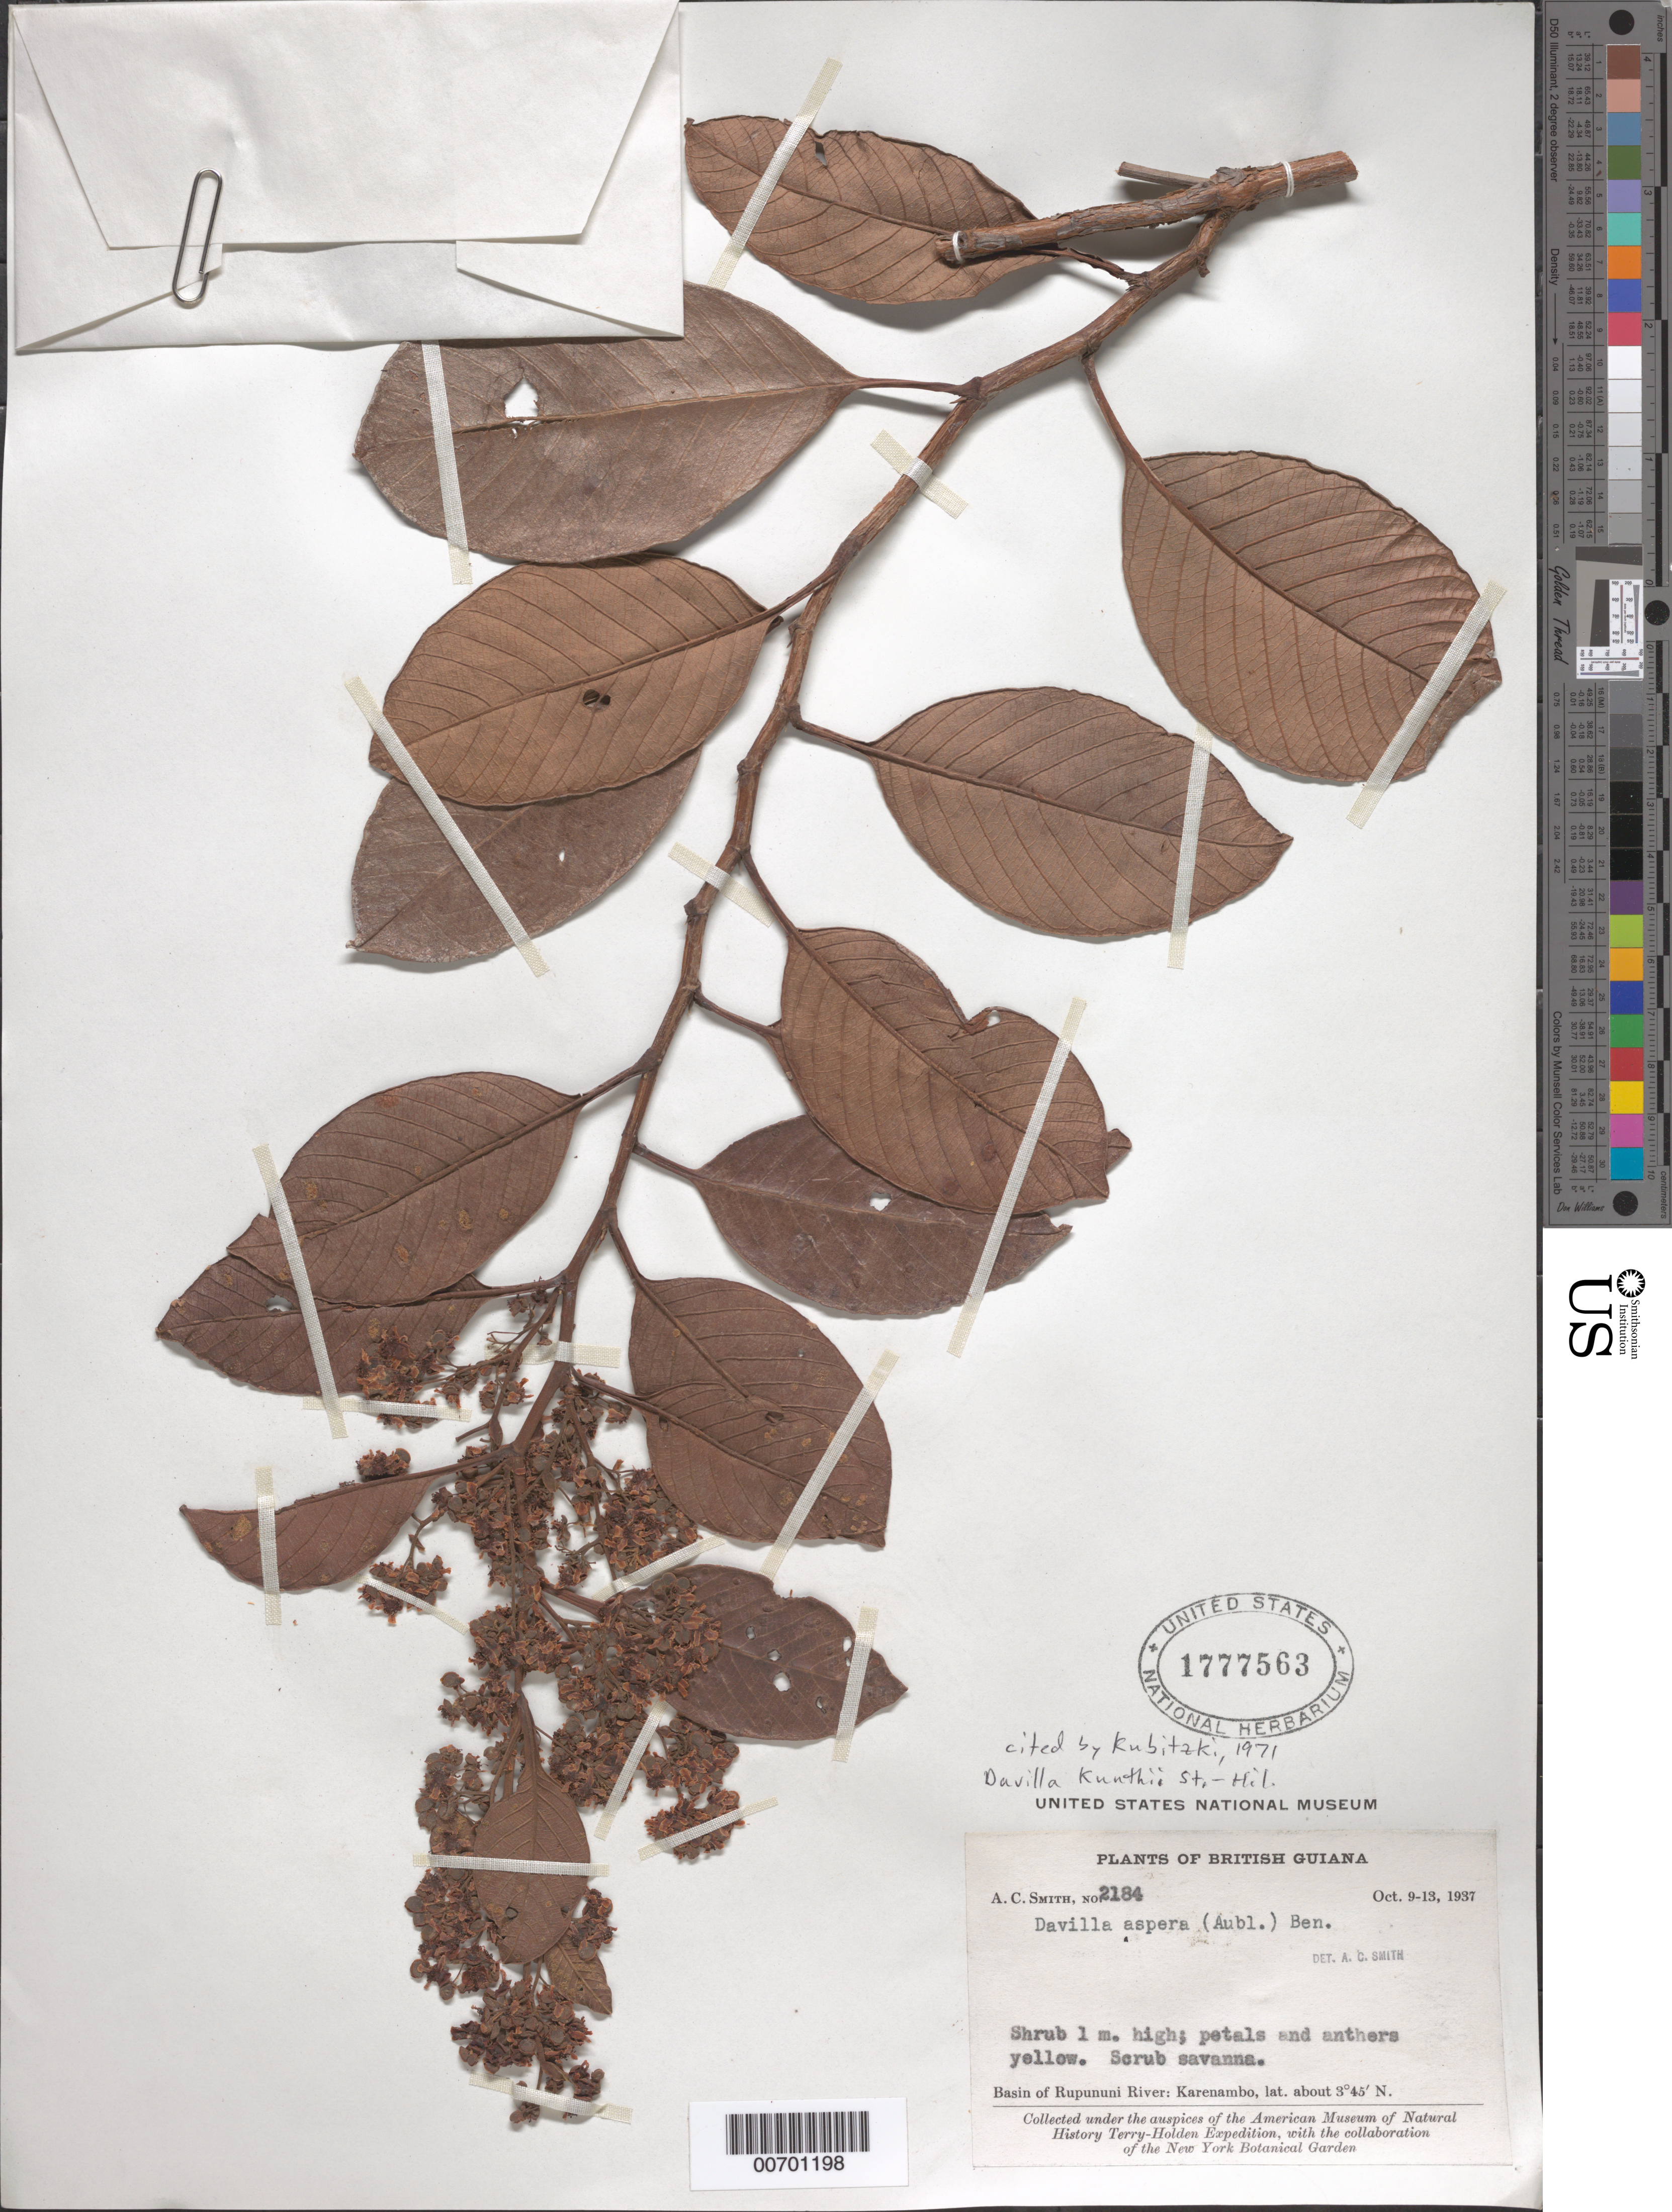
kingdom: Plantae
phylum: Tracheophyta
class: Magnoliopsida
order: Dilleniales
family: Dilleniaceae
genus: Davilla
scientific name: Davilla kunthii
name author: A. St.-Hil.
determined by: Kubitzki, Klaus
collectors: A. C. Smith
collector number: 2184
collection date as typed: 9-Oct-37 to 13-Oct-37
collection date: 1937-10-09/1937-10-13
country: Guyana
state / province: U. Takutu-U. Essequibo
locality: Karanambo, Rupununi River basin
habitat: Scrub savanna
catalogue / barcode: US 1777563